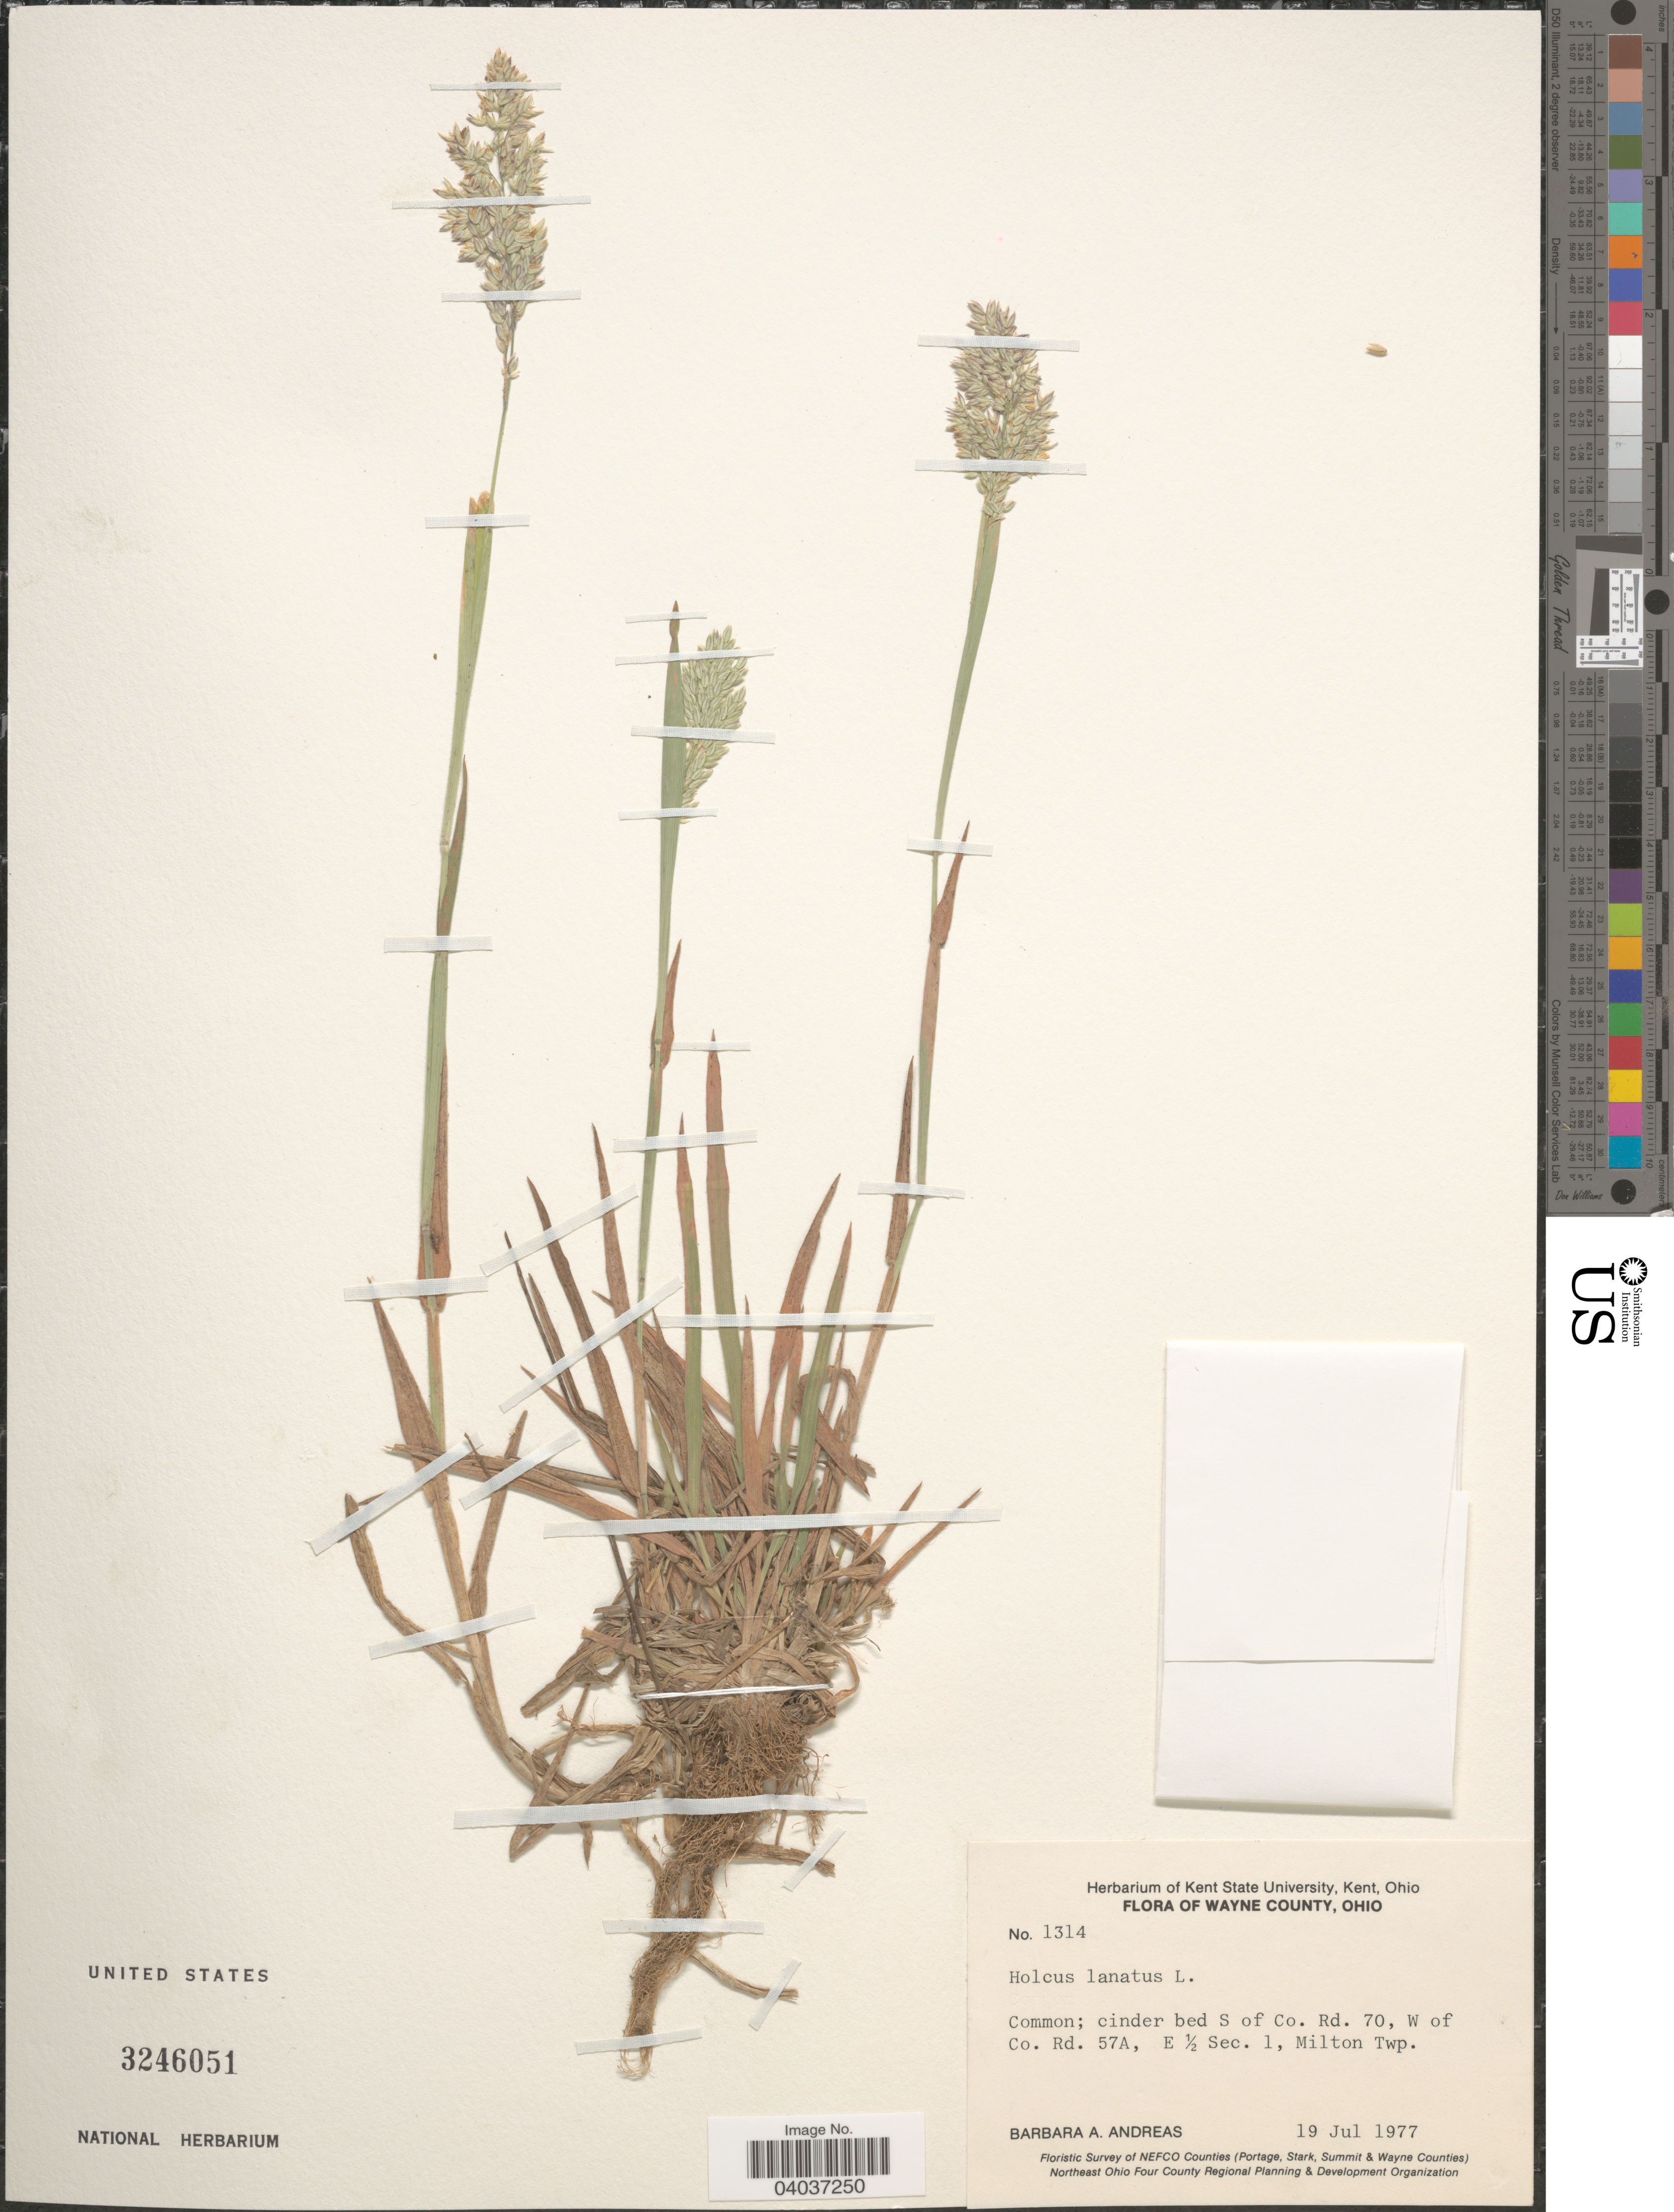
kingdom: Plantae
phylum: Tracheophyta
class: Liliopsida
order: Poales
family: Poaceae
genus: Holcus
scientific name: Holcus lanatus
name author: L.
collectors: B. A. Andreas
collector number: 1314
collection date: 1977-07-19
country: United States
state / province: Ohio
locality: Wayne County. Cinder bed S of Co. Rd. 70, W of Co. Rd. 57A, E ½ Sec. 1, Milton Twp.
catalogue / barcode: US 3246051